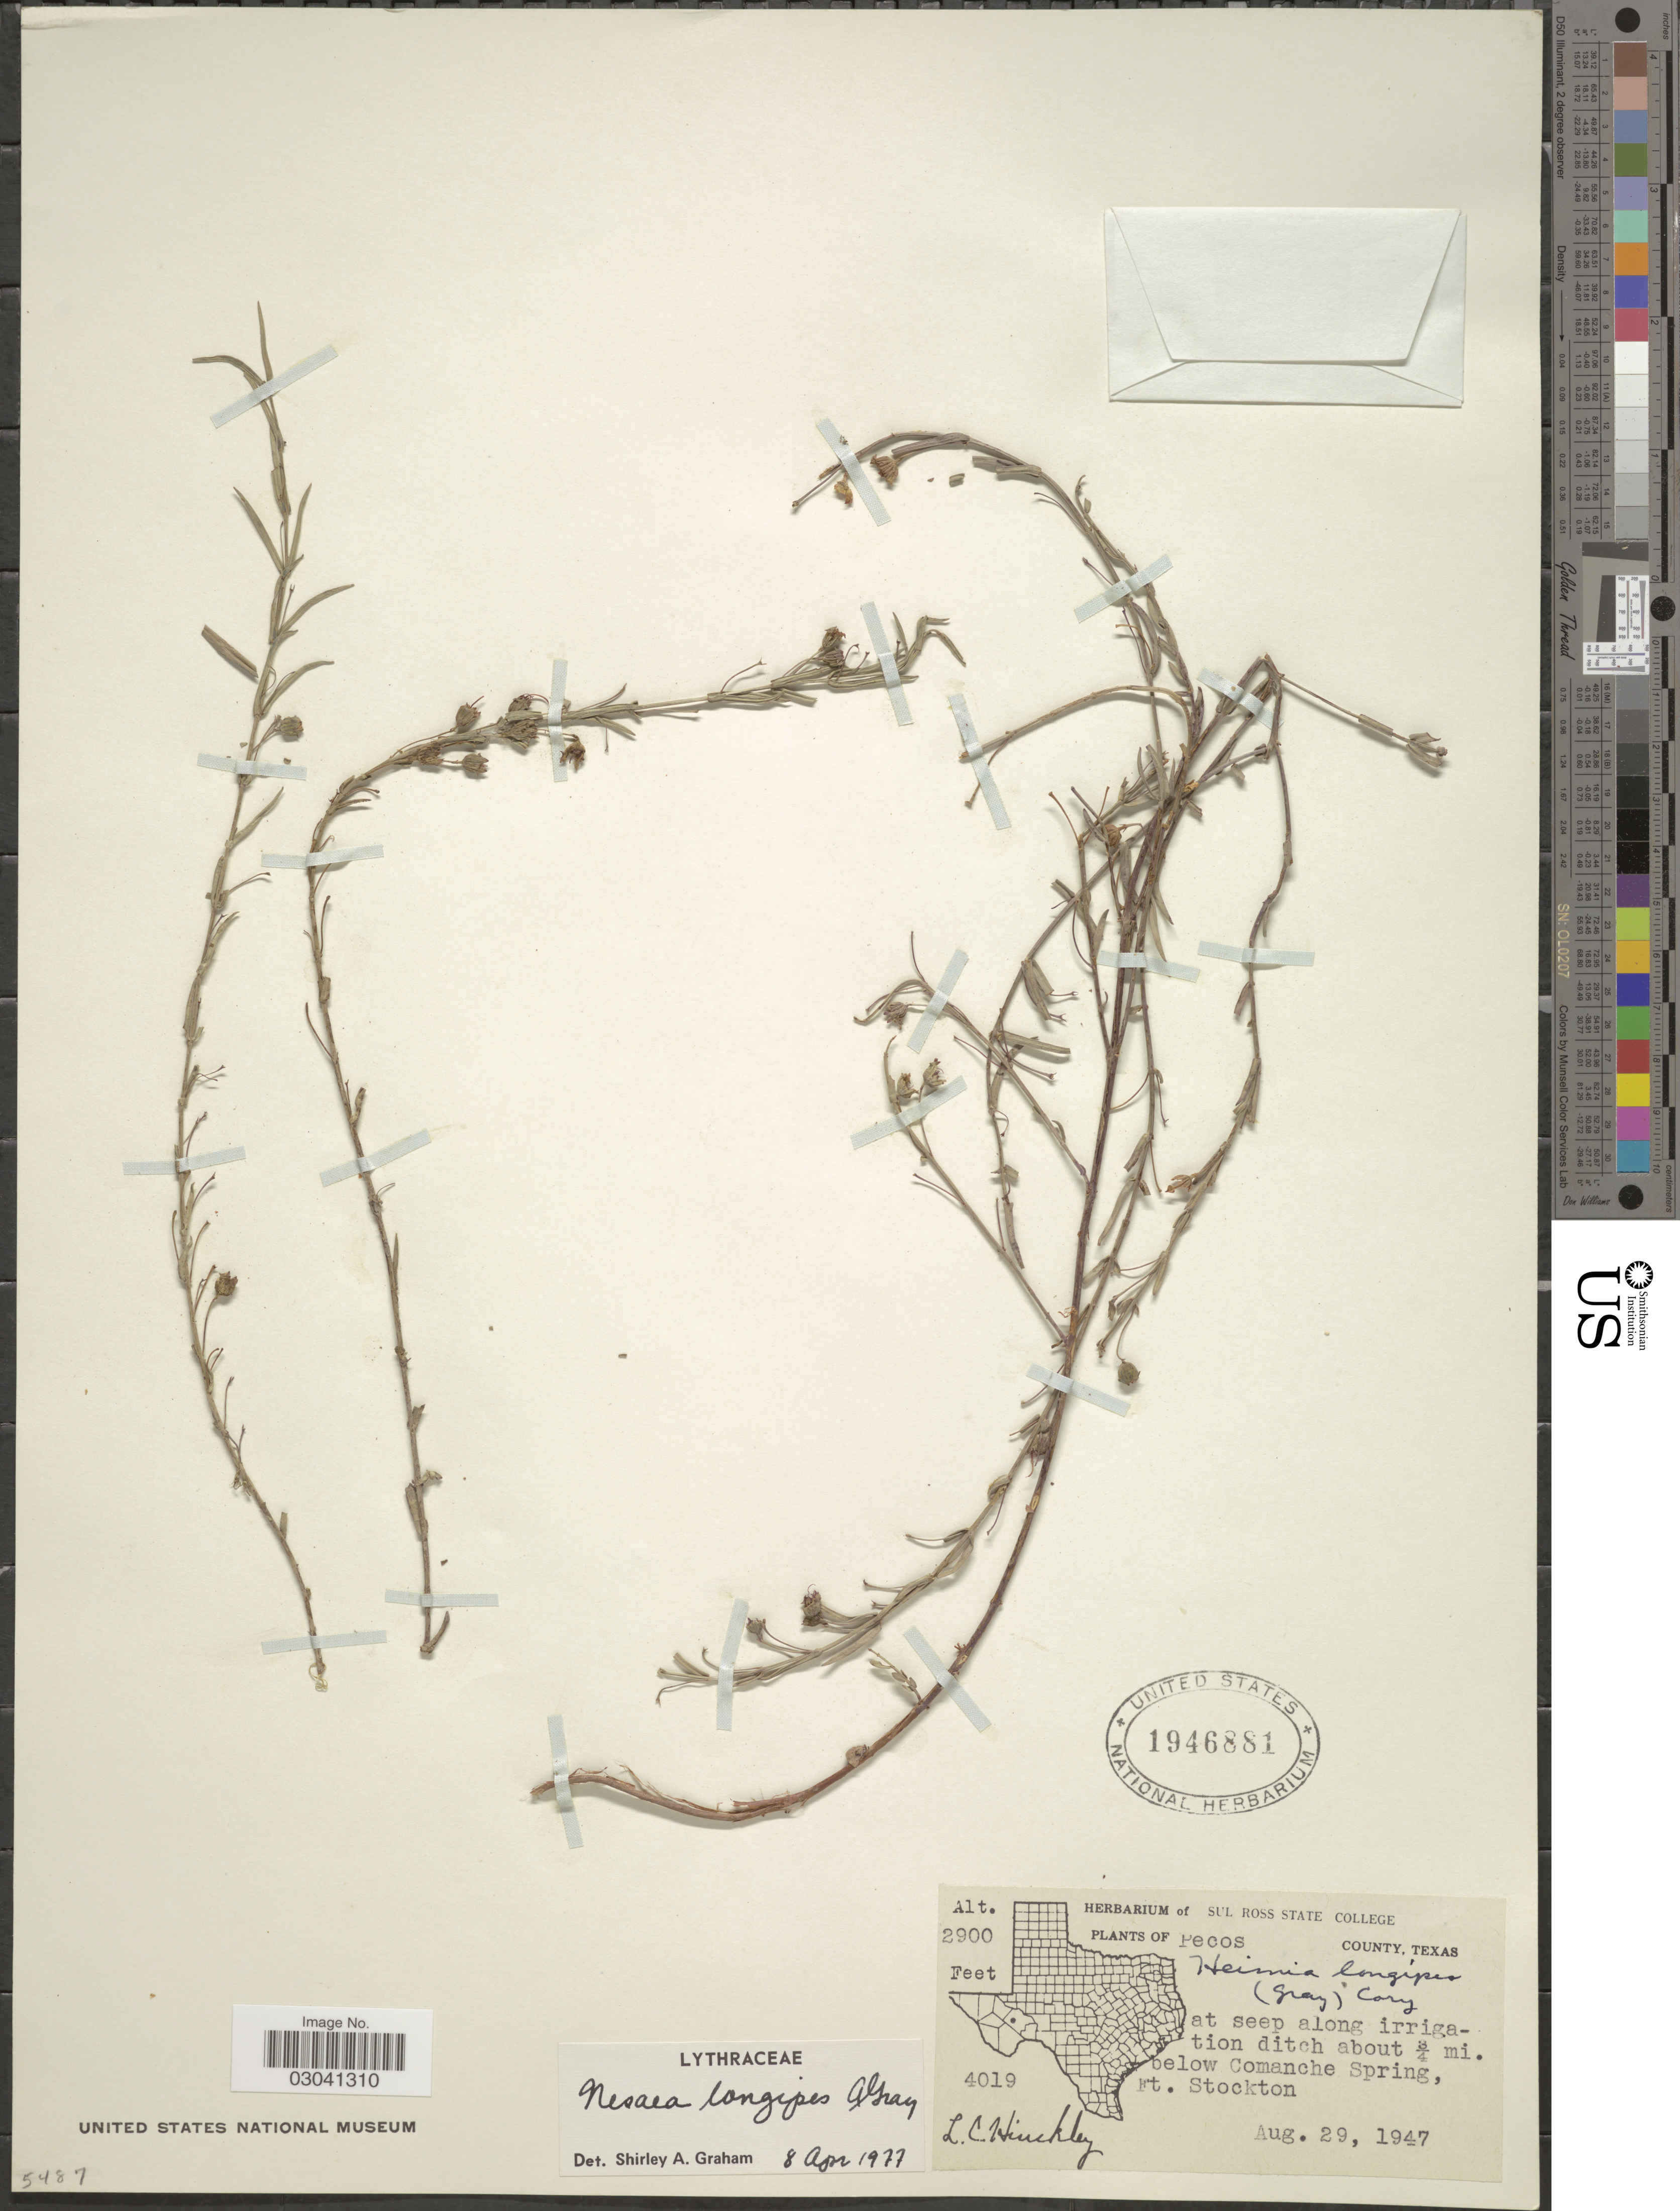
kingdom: Plantae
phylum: Tracheophyta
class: Magnoliopsida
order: Myrtales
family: Lythraceae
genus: Ammannia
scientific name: Ammannia grayi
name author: S.A. Graham & Gandhi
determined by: Strong, Mark T., (BOT), Smithsonian Institution - National Museum of Natural History (UNITED STATES)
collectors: L. Hinkley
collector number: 4019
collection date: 1947-08-29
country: United States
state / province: Texas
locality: Pecos County, at seep along irrigation ditch about ¾ mi. below Comanche Spring, Ft. Stockton.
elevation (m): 884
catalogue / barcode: US 1946881